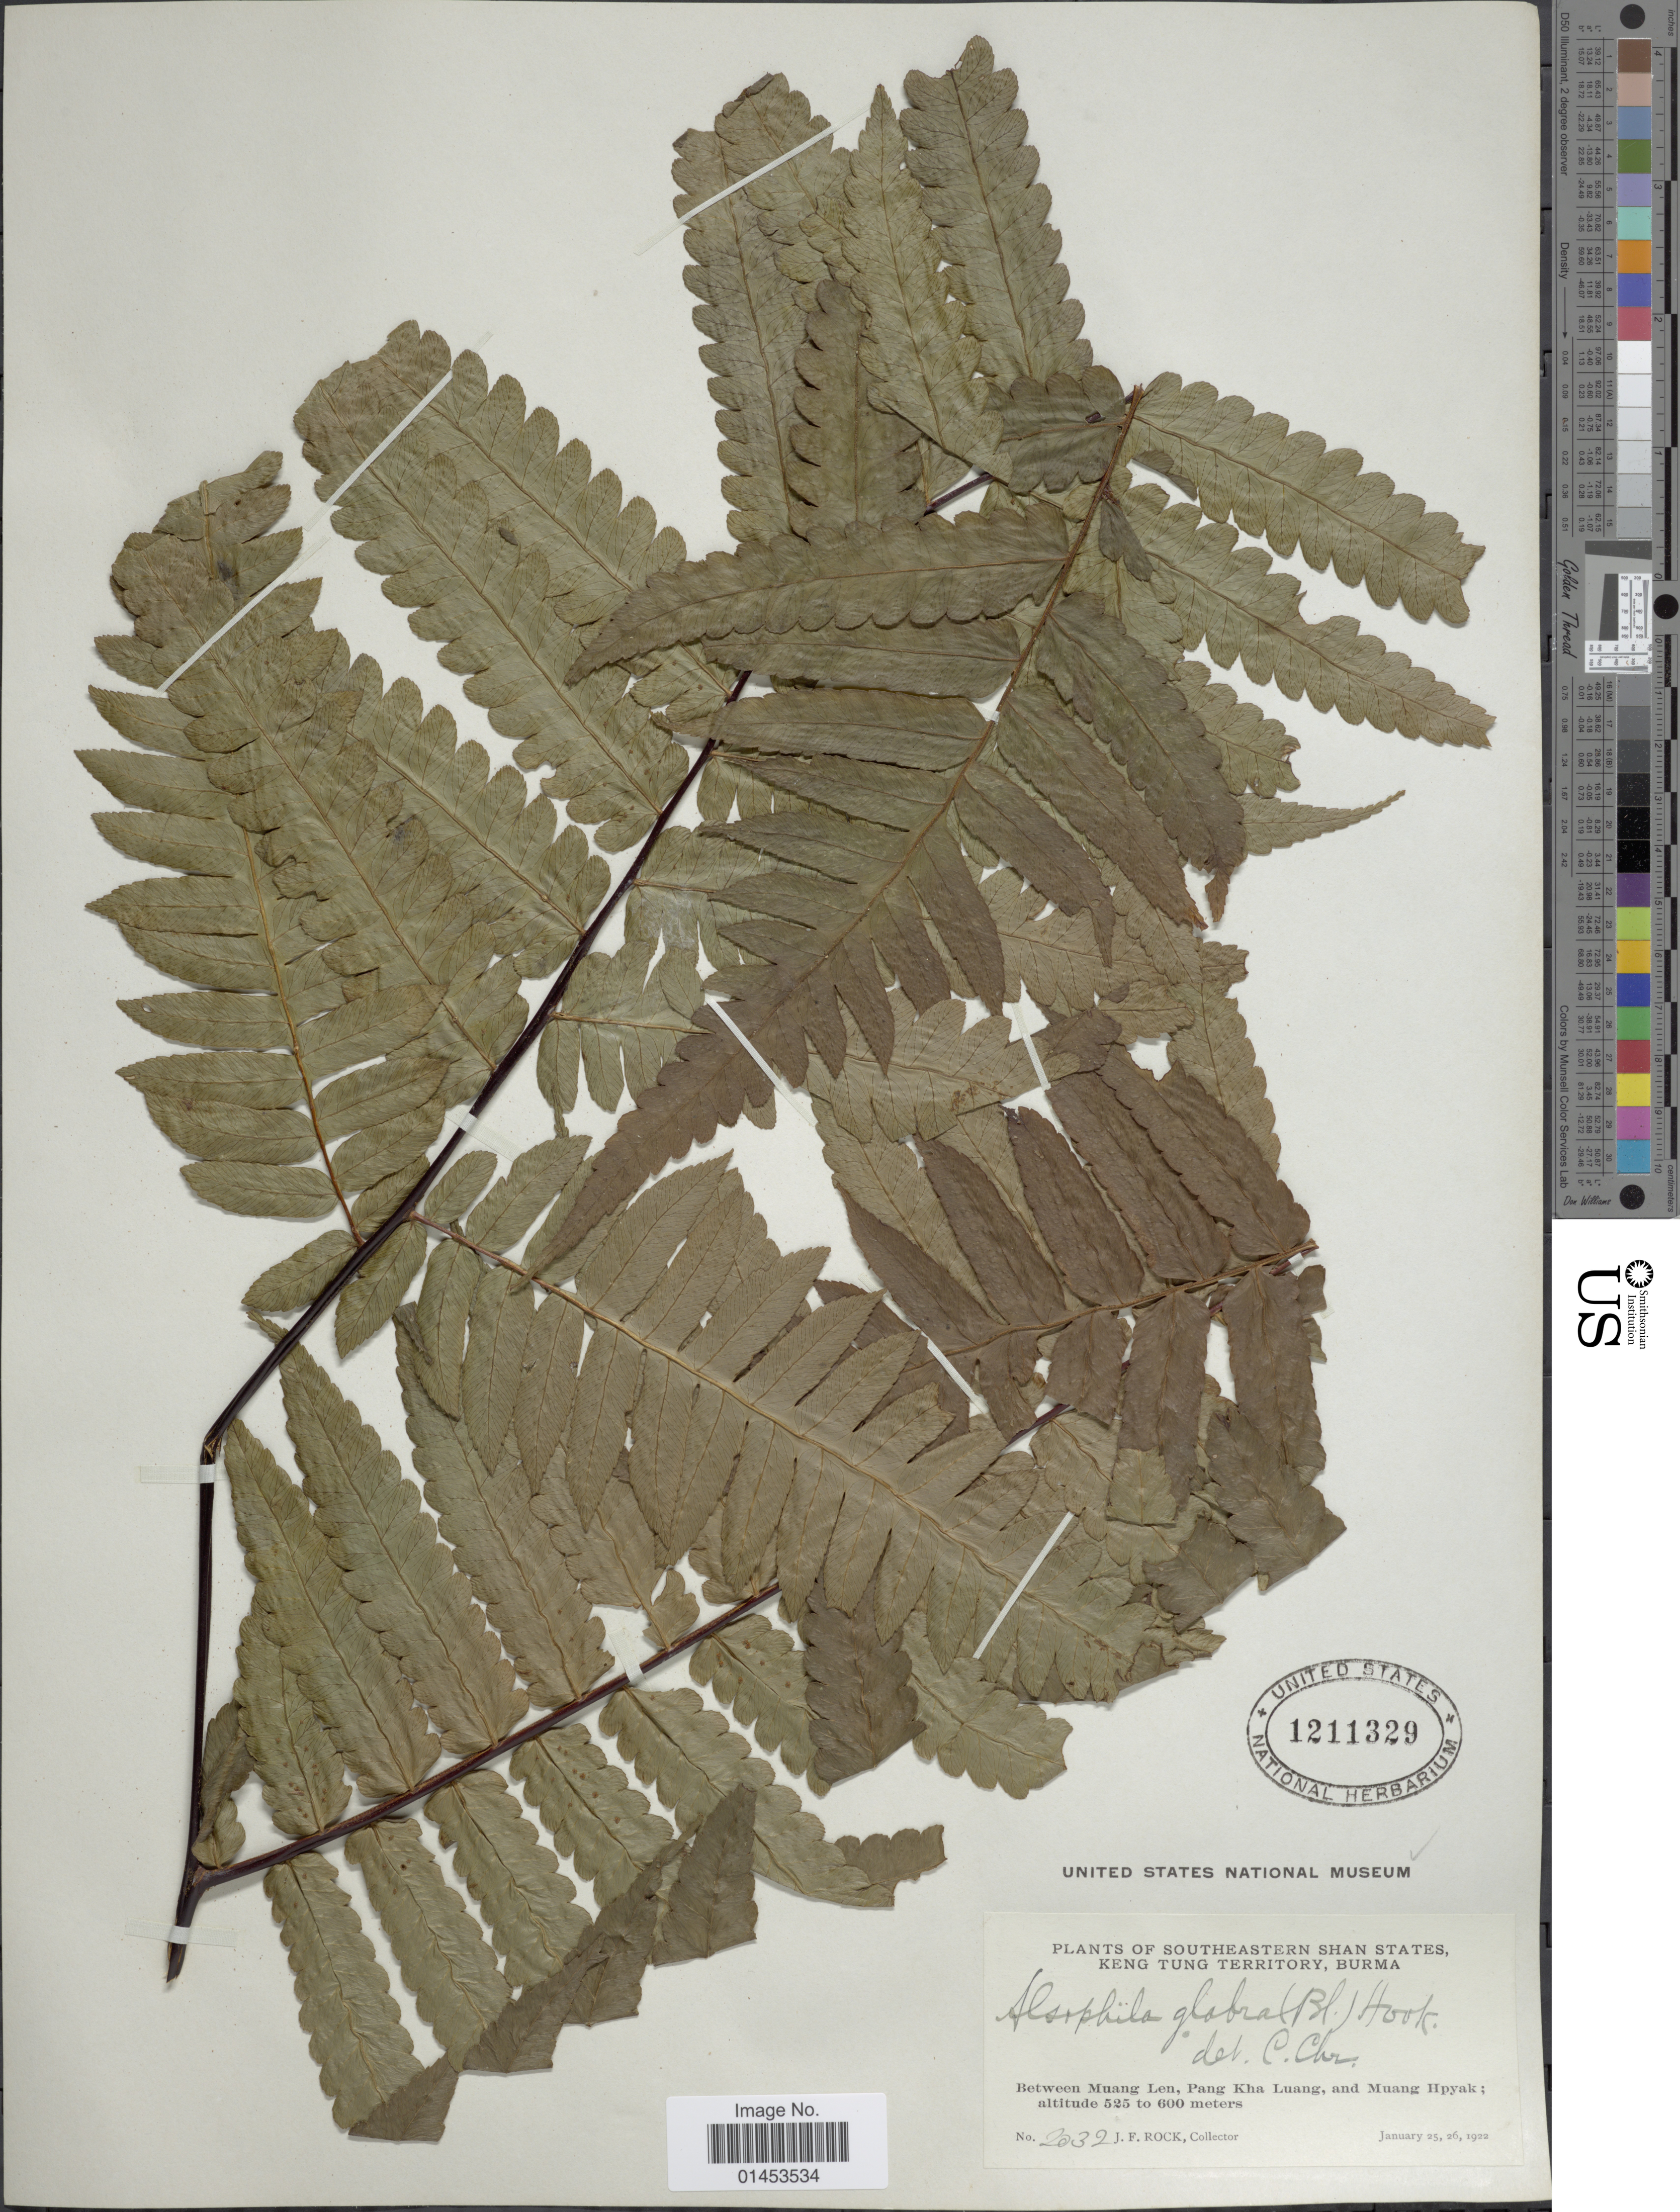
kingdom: Plantae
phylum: Tracheophyta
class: Polypodiopsida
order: Cyatheales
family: Cyatheaceae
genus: Cyathea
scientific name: Cyathea gigantea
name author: (Wall. ex Hook.) Holttum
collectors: J. Rock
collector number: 2032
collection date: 1922-01-25/1922-01-26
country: Myanmar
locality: Southeastern Shan States, Keng Tung Territory, Burma, Between Muang Len, Pang Kha Luang, and Muang Hpyak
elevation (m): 525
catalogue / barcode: US 1211329